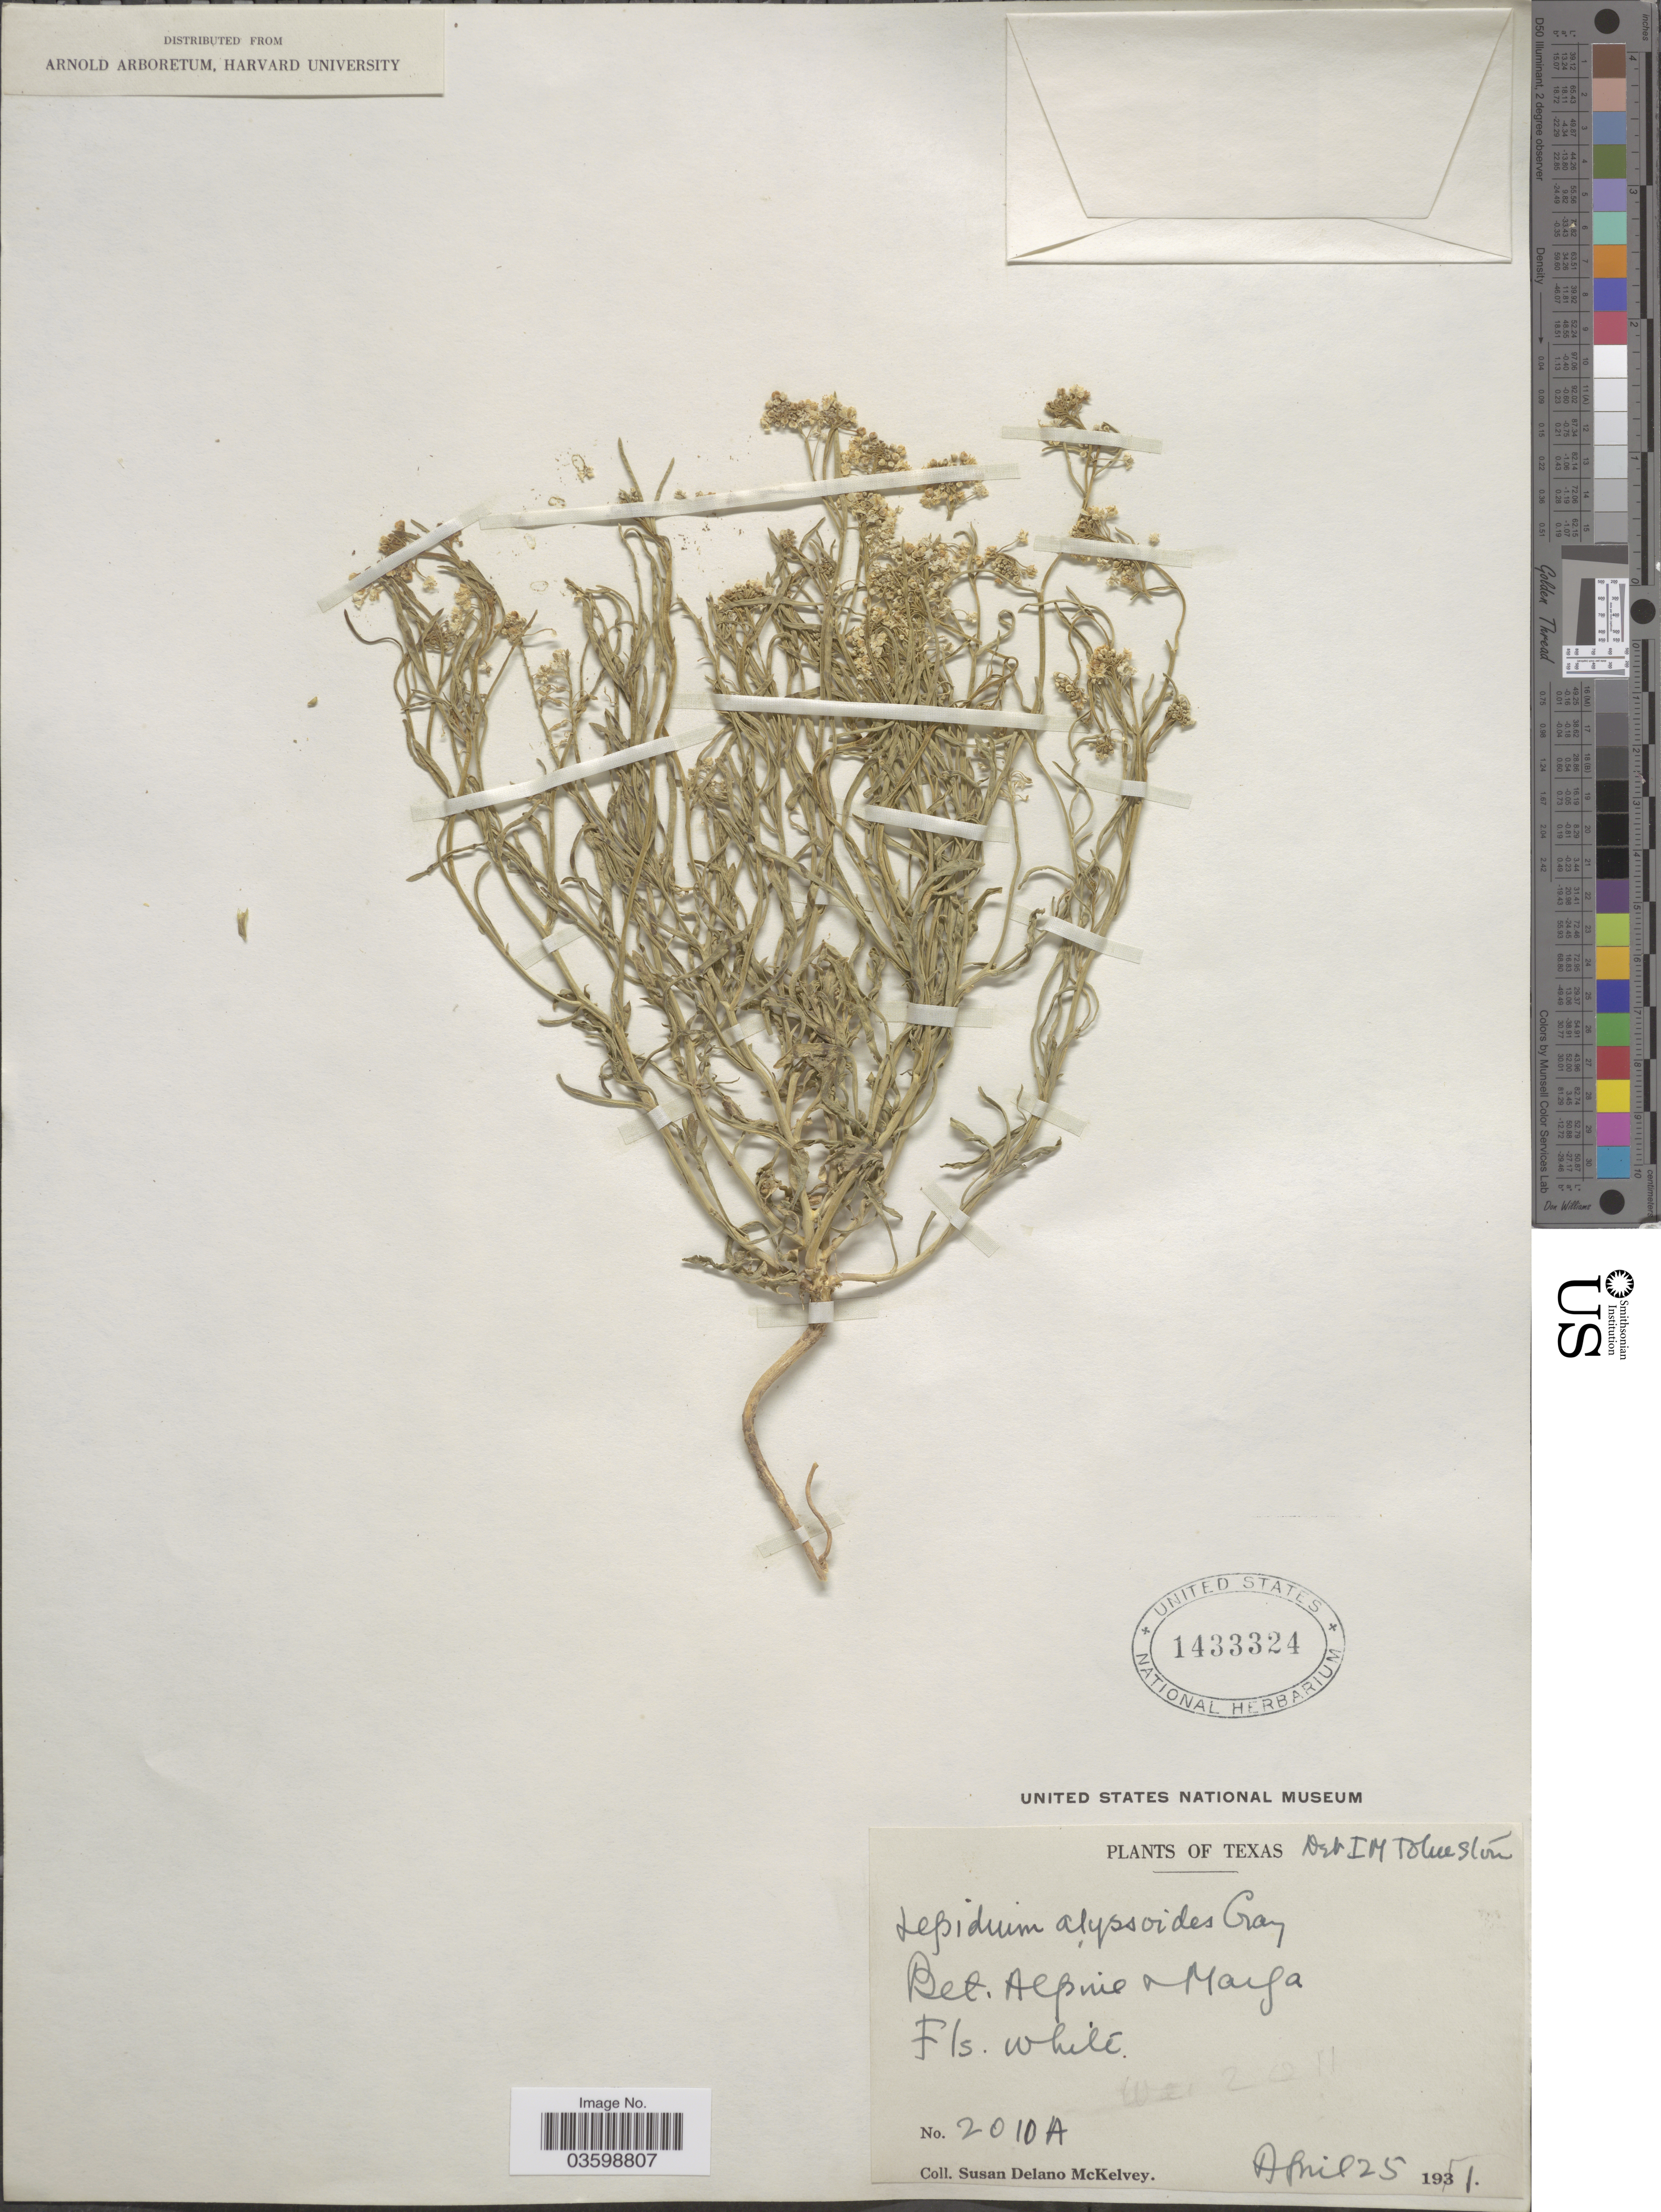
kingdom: Plantae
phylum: Tracheophyta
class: Magnoliopsida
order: Brassicales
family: Brassicaceae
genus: Lepidium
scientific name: Lepidium montanum var. alyssoides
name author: (A. Gray) M.E. Jones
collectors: S. A. McKelvey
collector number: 2010A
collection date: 1931-04-25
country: United States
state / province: Texas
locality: Bet. Alpine & Marfa.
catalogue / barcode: US 1433324